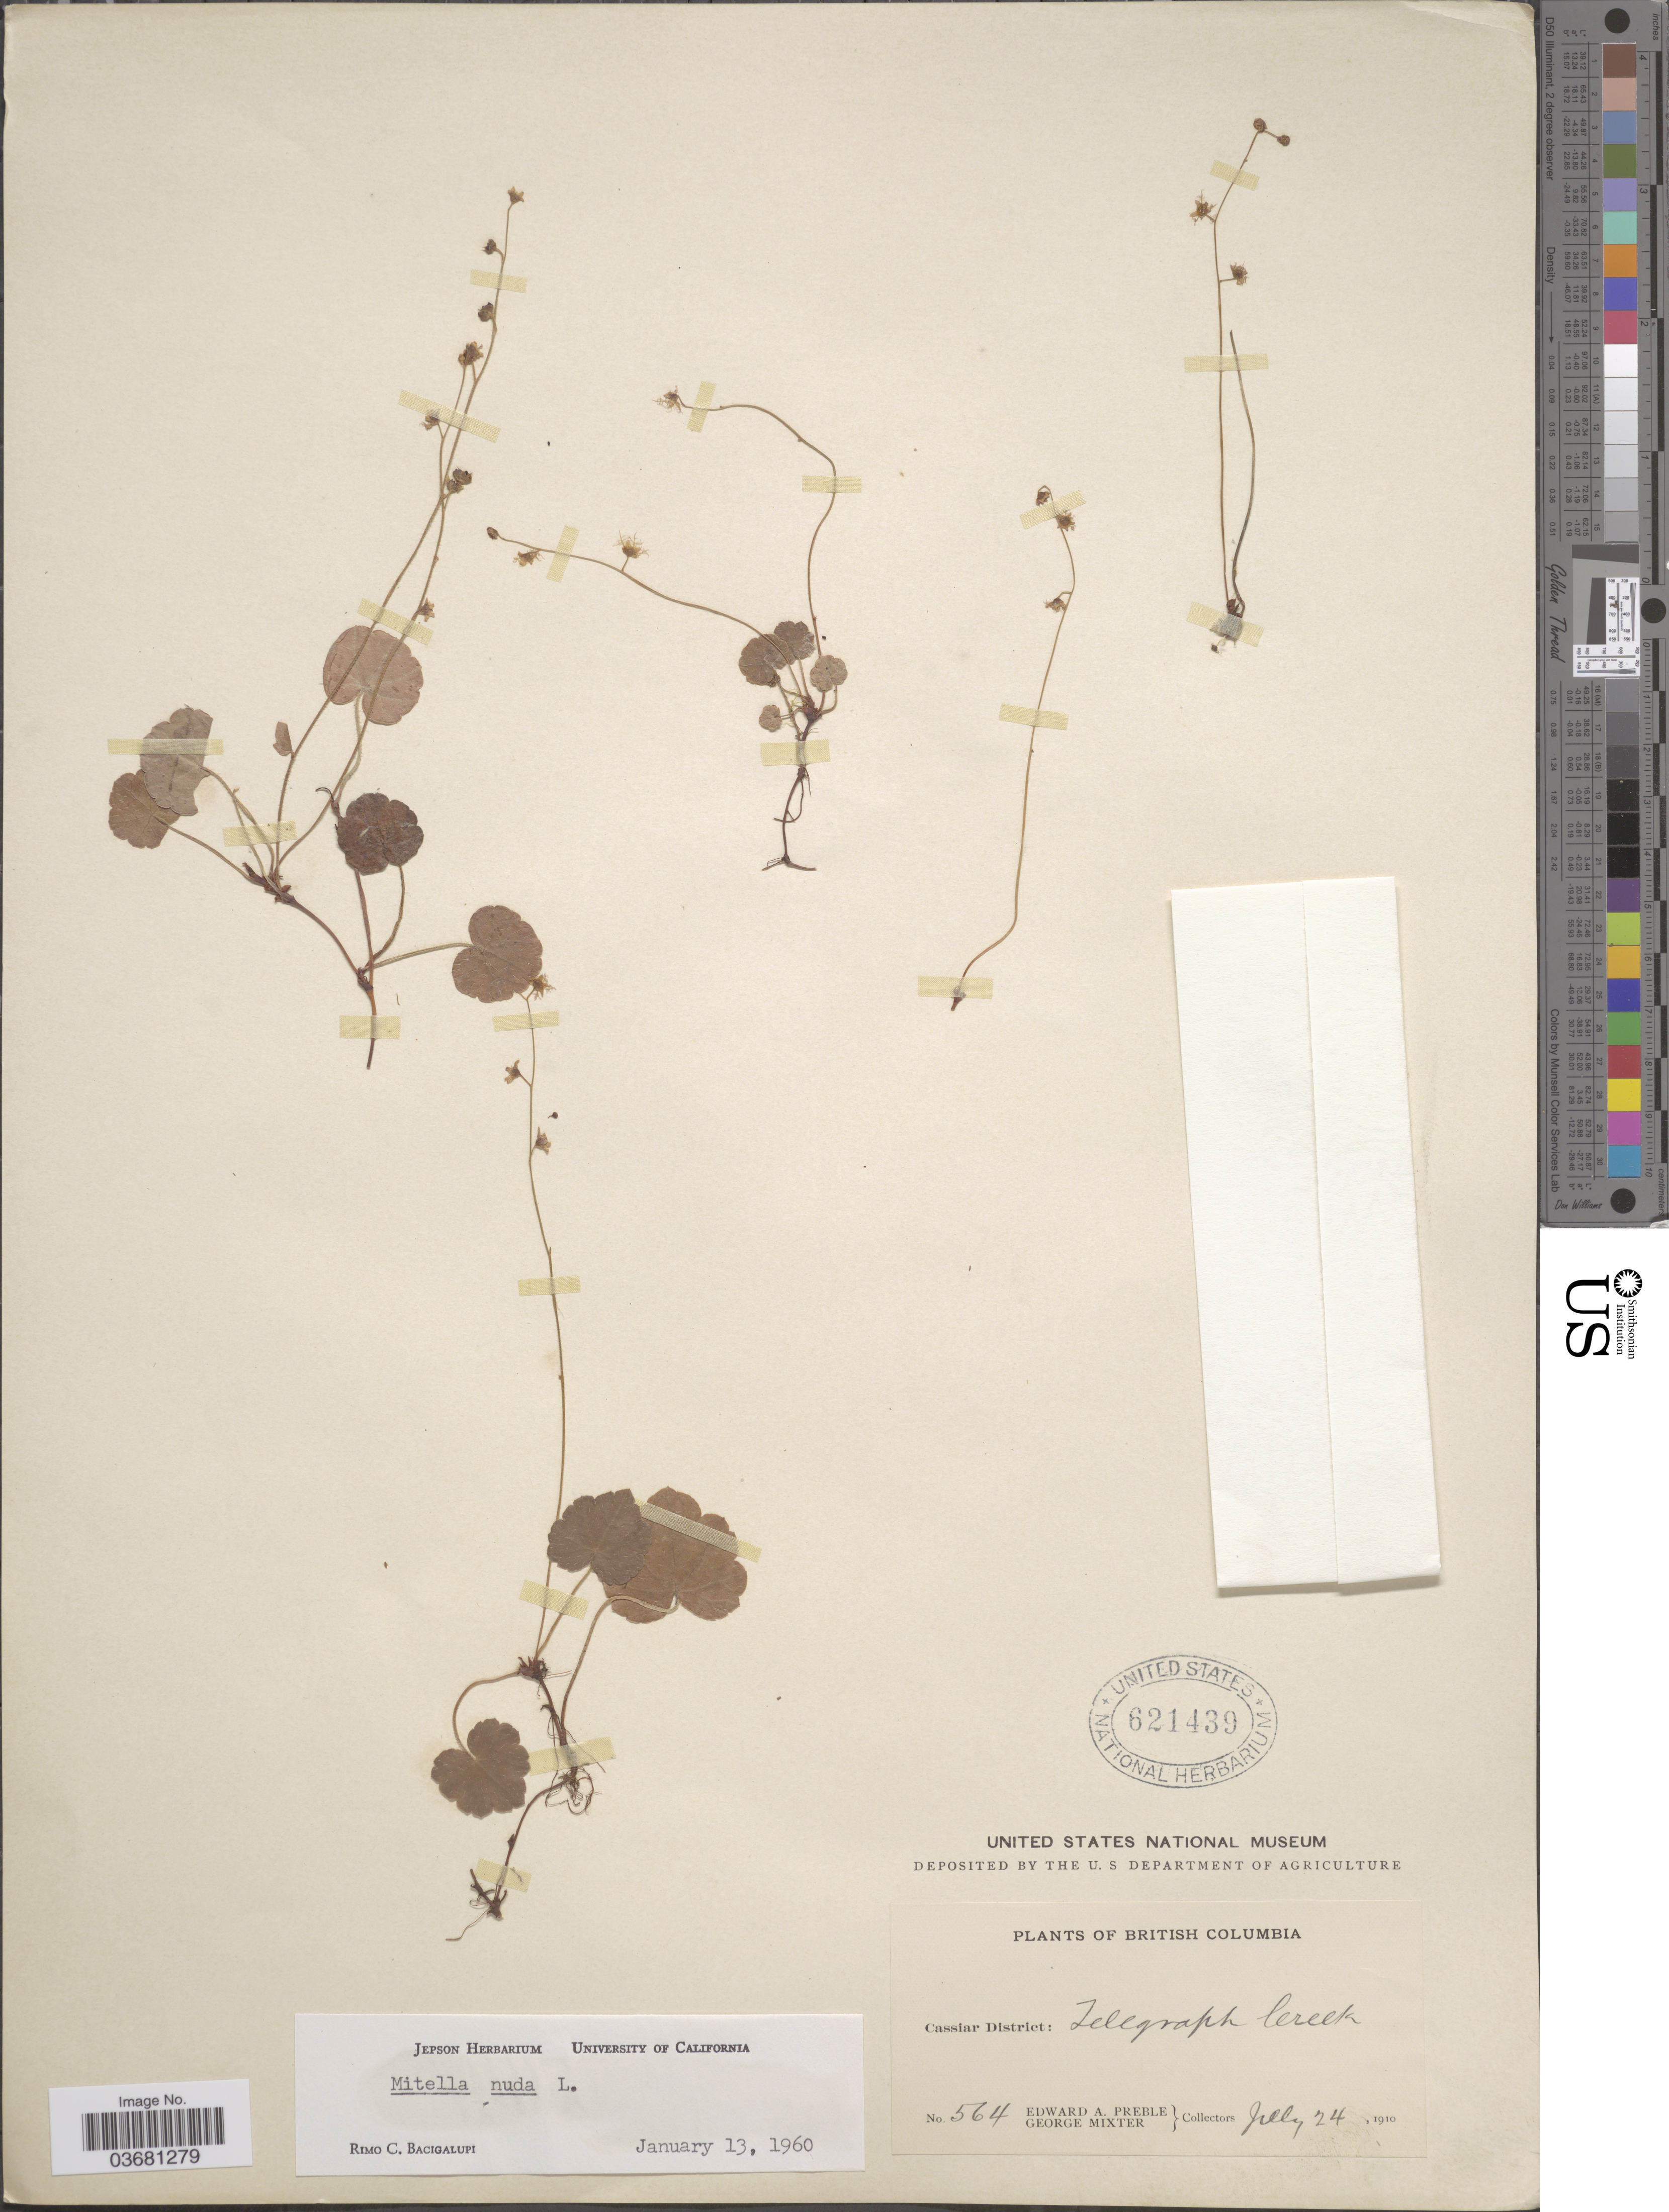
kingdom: Plantae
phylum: Tracheophyta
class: Magnoliopsida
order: Saxifragales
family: Saxifragaceae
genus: Mitella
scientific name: Mitella nuda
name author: L.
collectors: E. Preble & G. Mixter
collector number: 564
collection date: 1910-07-24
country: Canada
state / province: British Columbia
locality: Cassiar District: Tellgraph Creek.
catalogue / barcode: US 621439